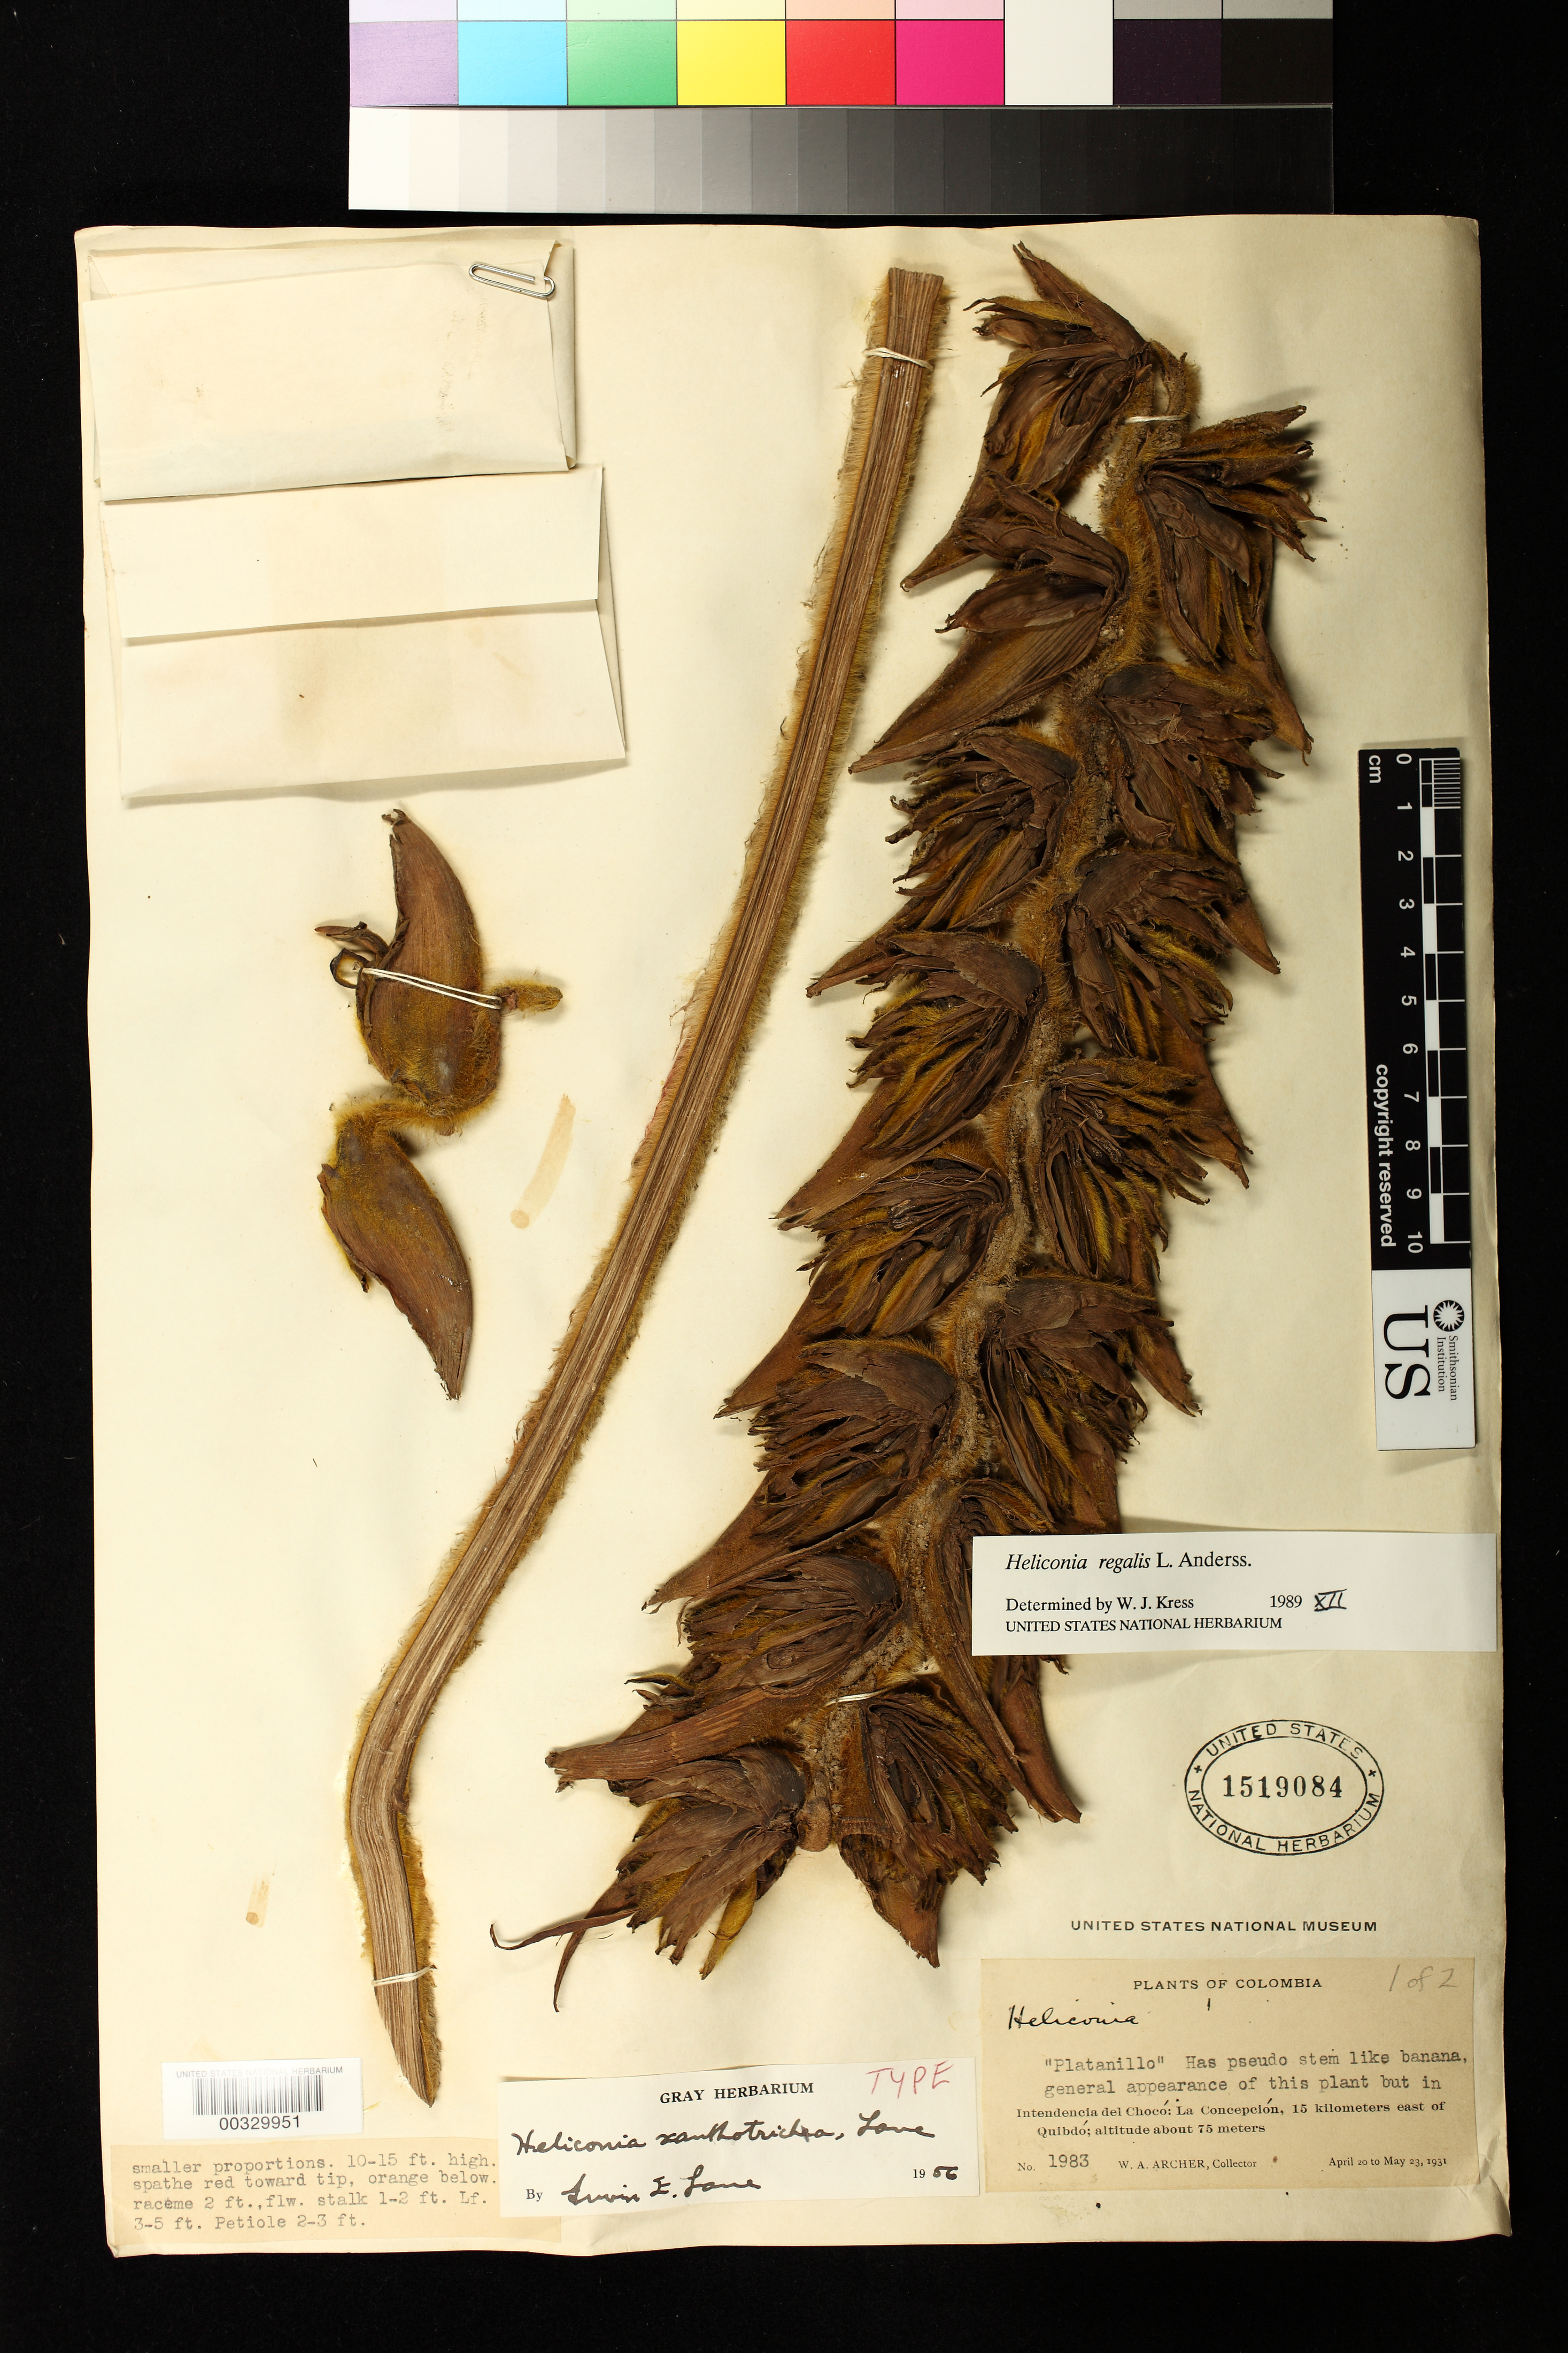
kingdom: Plantae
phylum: Tracheophyta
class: Liliopsida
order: Zingiberales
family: Heliconiaceae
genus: Heliconia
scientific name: Heliconia regalis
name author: L. Andersson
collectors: W. A. Archer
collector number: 1983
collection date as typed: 20 Apr 1931 to 23 May 1931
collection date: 1931-04-20/1931-05-23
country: Colombia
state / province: Chocó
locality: La Concepcion, 15 km E of Quibdo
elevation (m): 75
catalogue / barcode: US 1519084